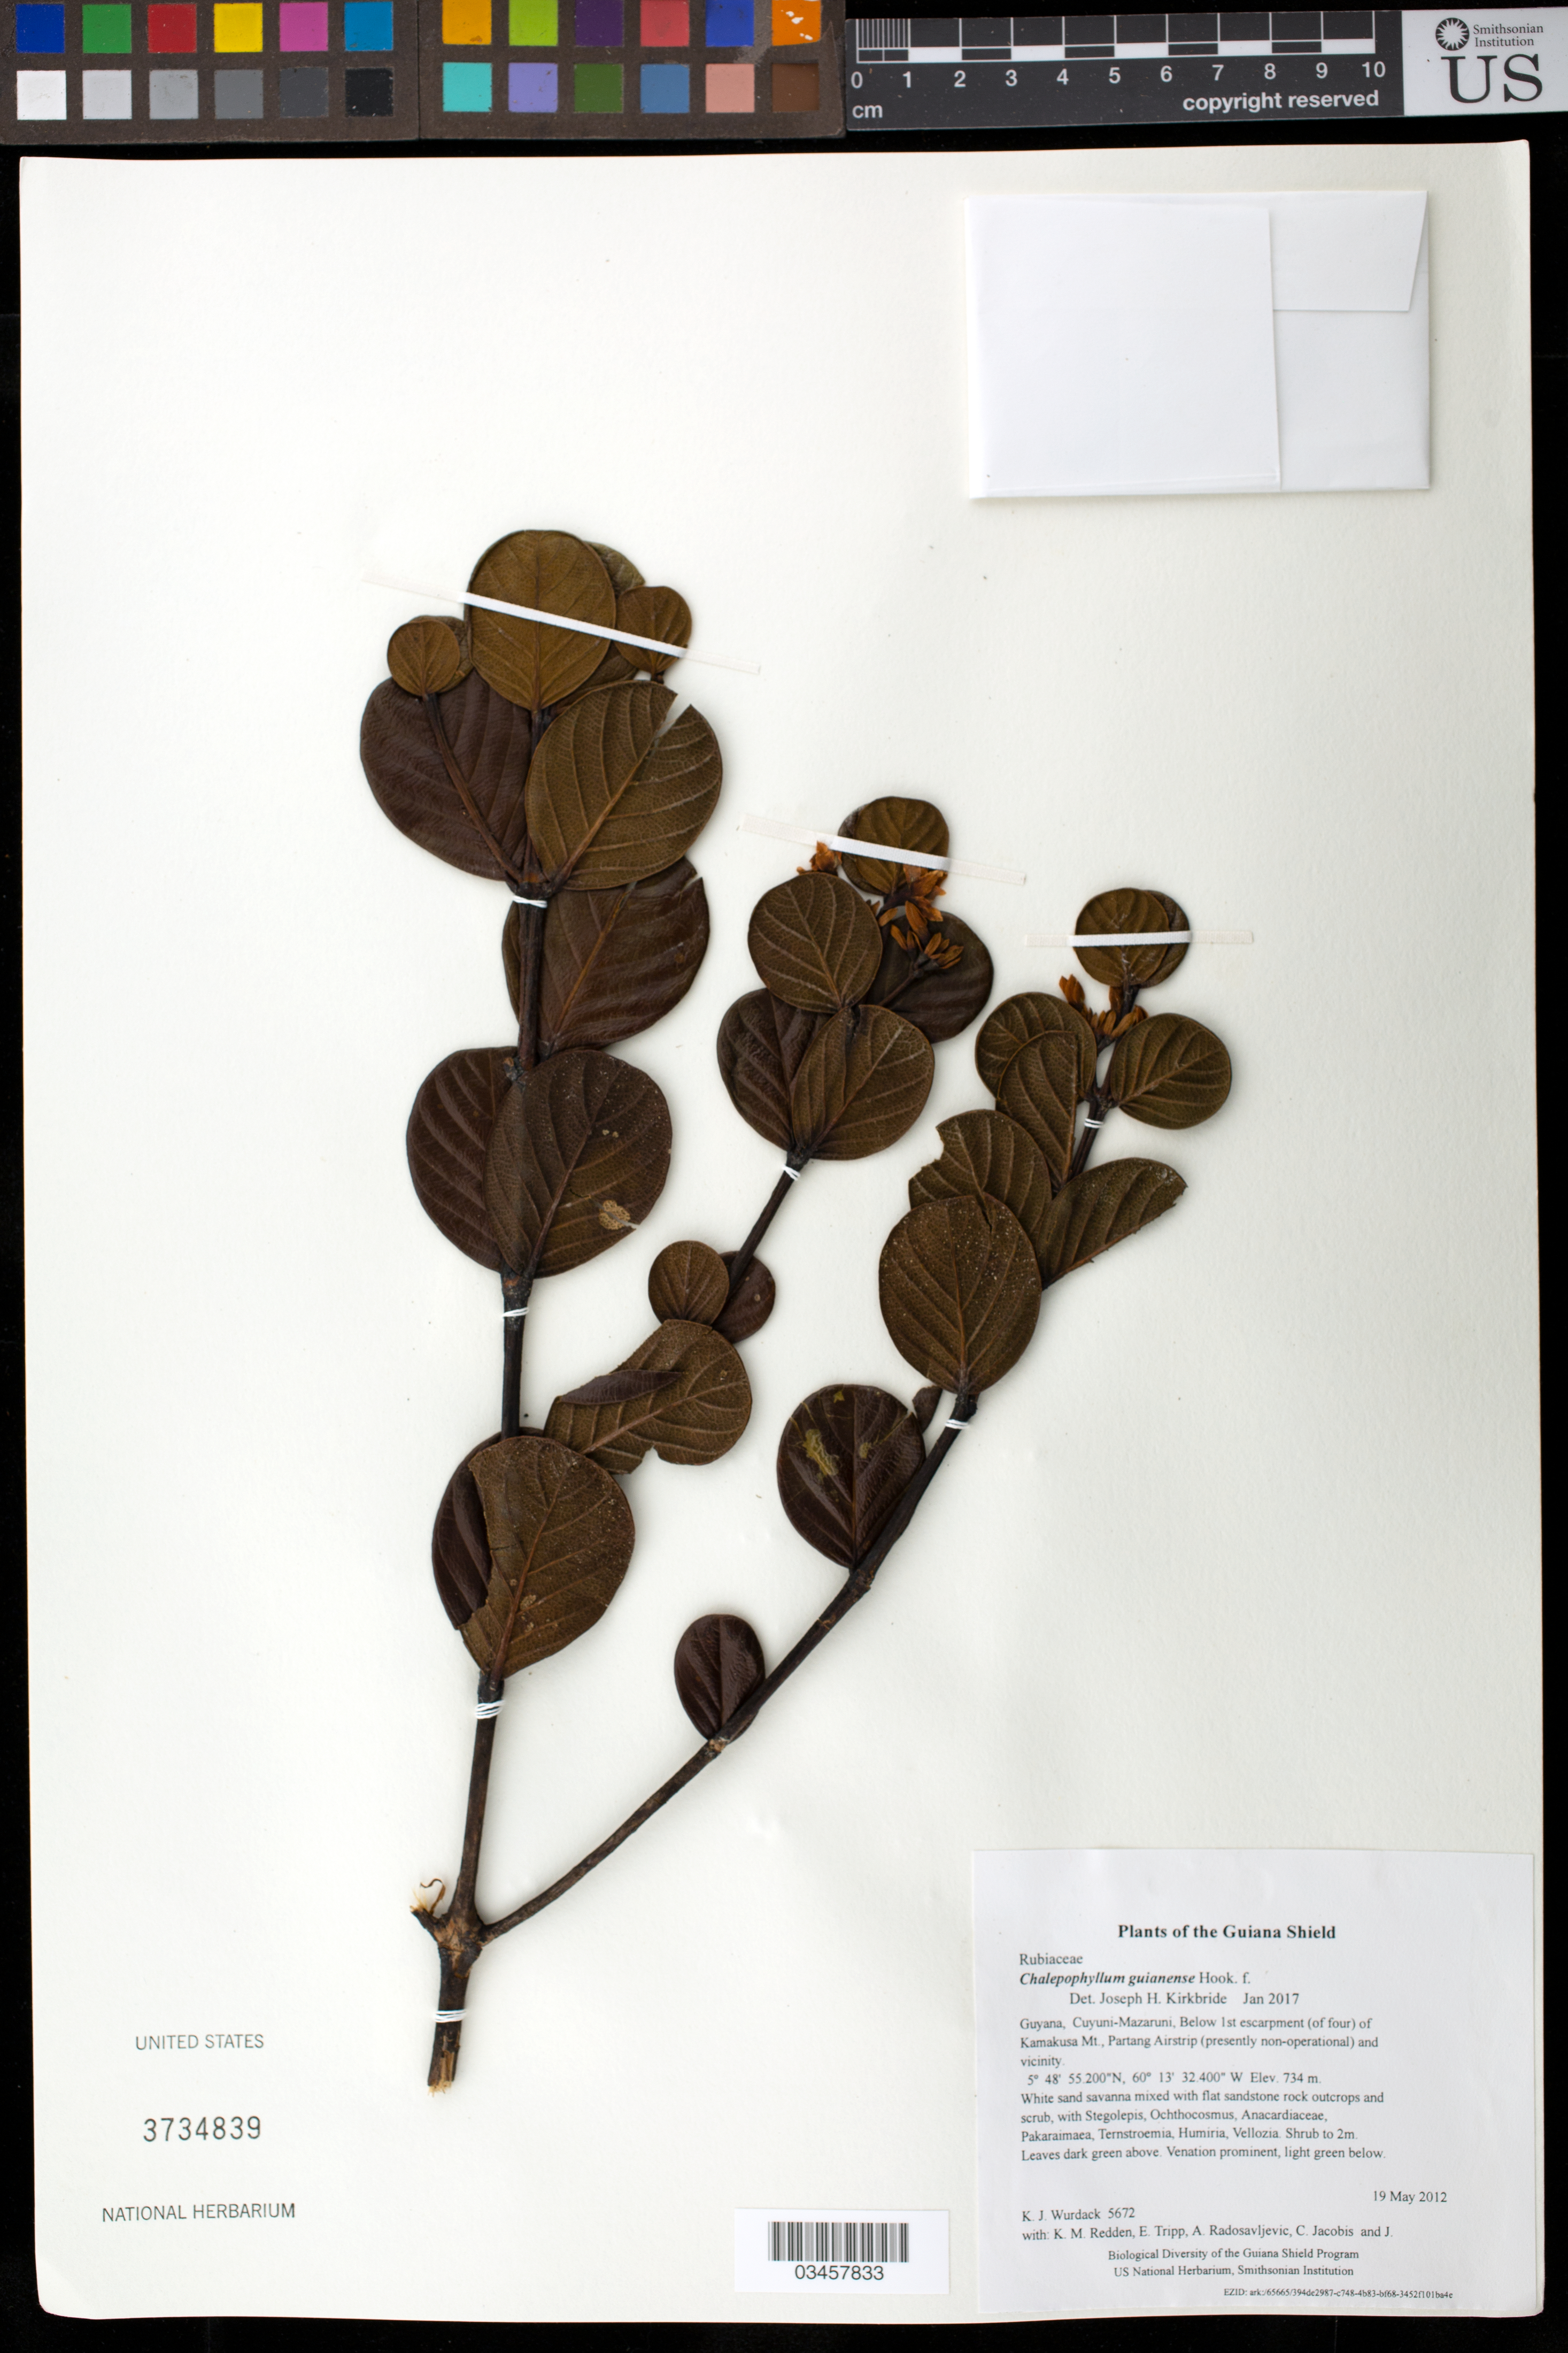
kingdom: Plantae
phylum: Tracheophyta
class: Magnoliopsida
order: Gentianales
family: Rubiaceae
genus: Chalepophyllum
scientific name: Chalepophyllum guianense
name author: Hook. f.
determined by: Kirkbride, J. H., Jr.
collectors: K. Wurdack, K. M. Redden, E. Tripp, A. Radosavljevic, C. Jacobis & J. Ralph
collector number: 5672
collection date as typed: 19 May 2012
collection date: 2012-05-19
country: Guyana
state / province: Cuyuni-Mazaruni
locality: Below 1st escarpment (of four) of Kamakusa Mt., Partang Airstrip (presently non-operational) and vicinity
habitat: White sand savanna mixed with flat sandstone rock outcrops and scrub, with Stegolepis, Ochthocosmus, Anacardiaceae, Pakaraimaea, Ternstroemia, Humiria, Vellozia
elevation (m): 734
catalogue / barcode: US 3734839